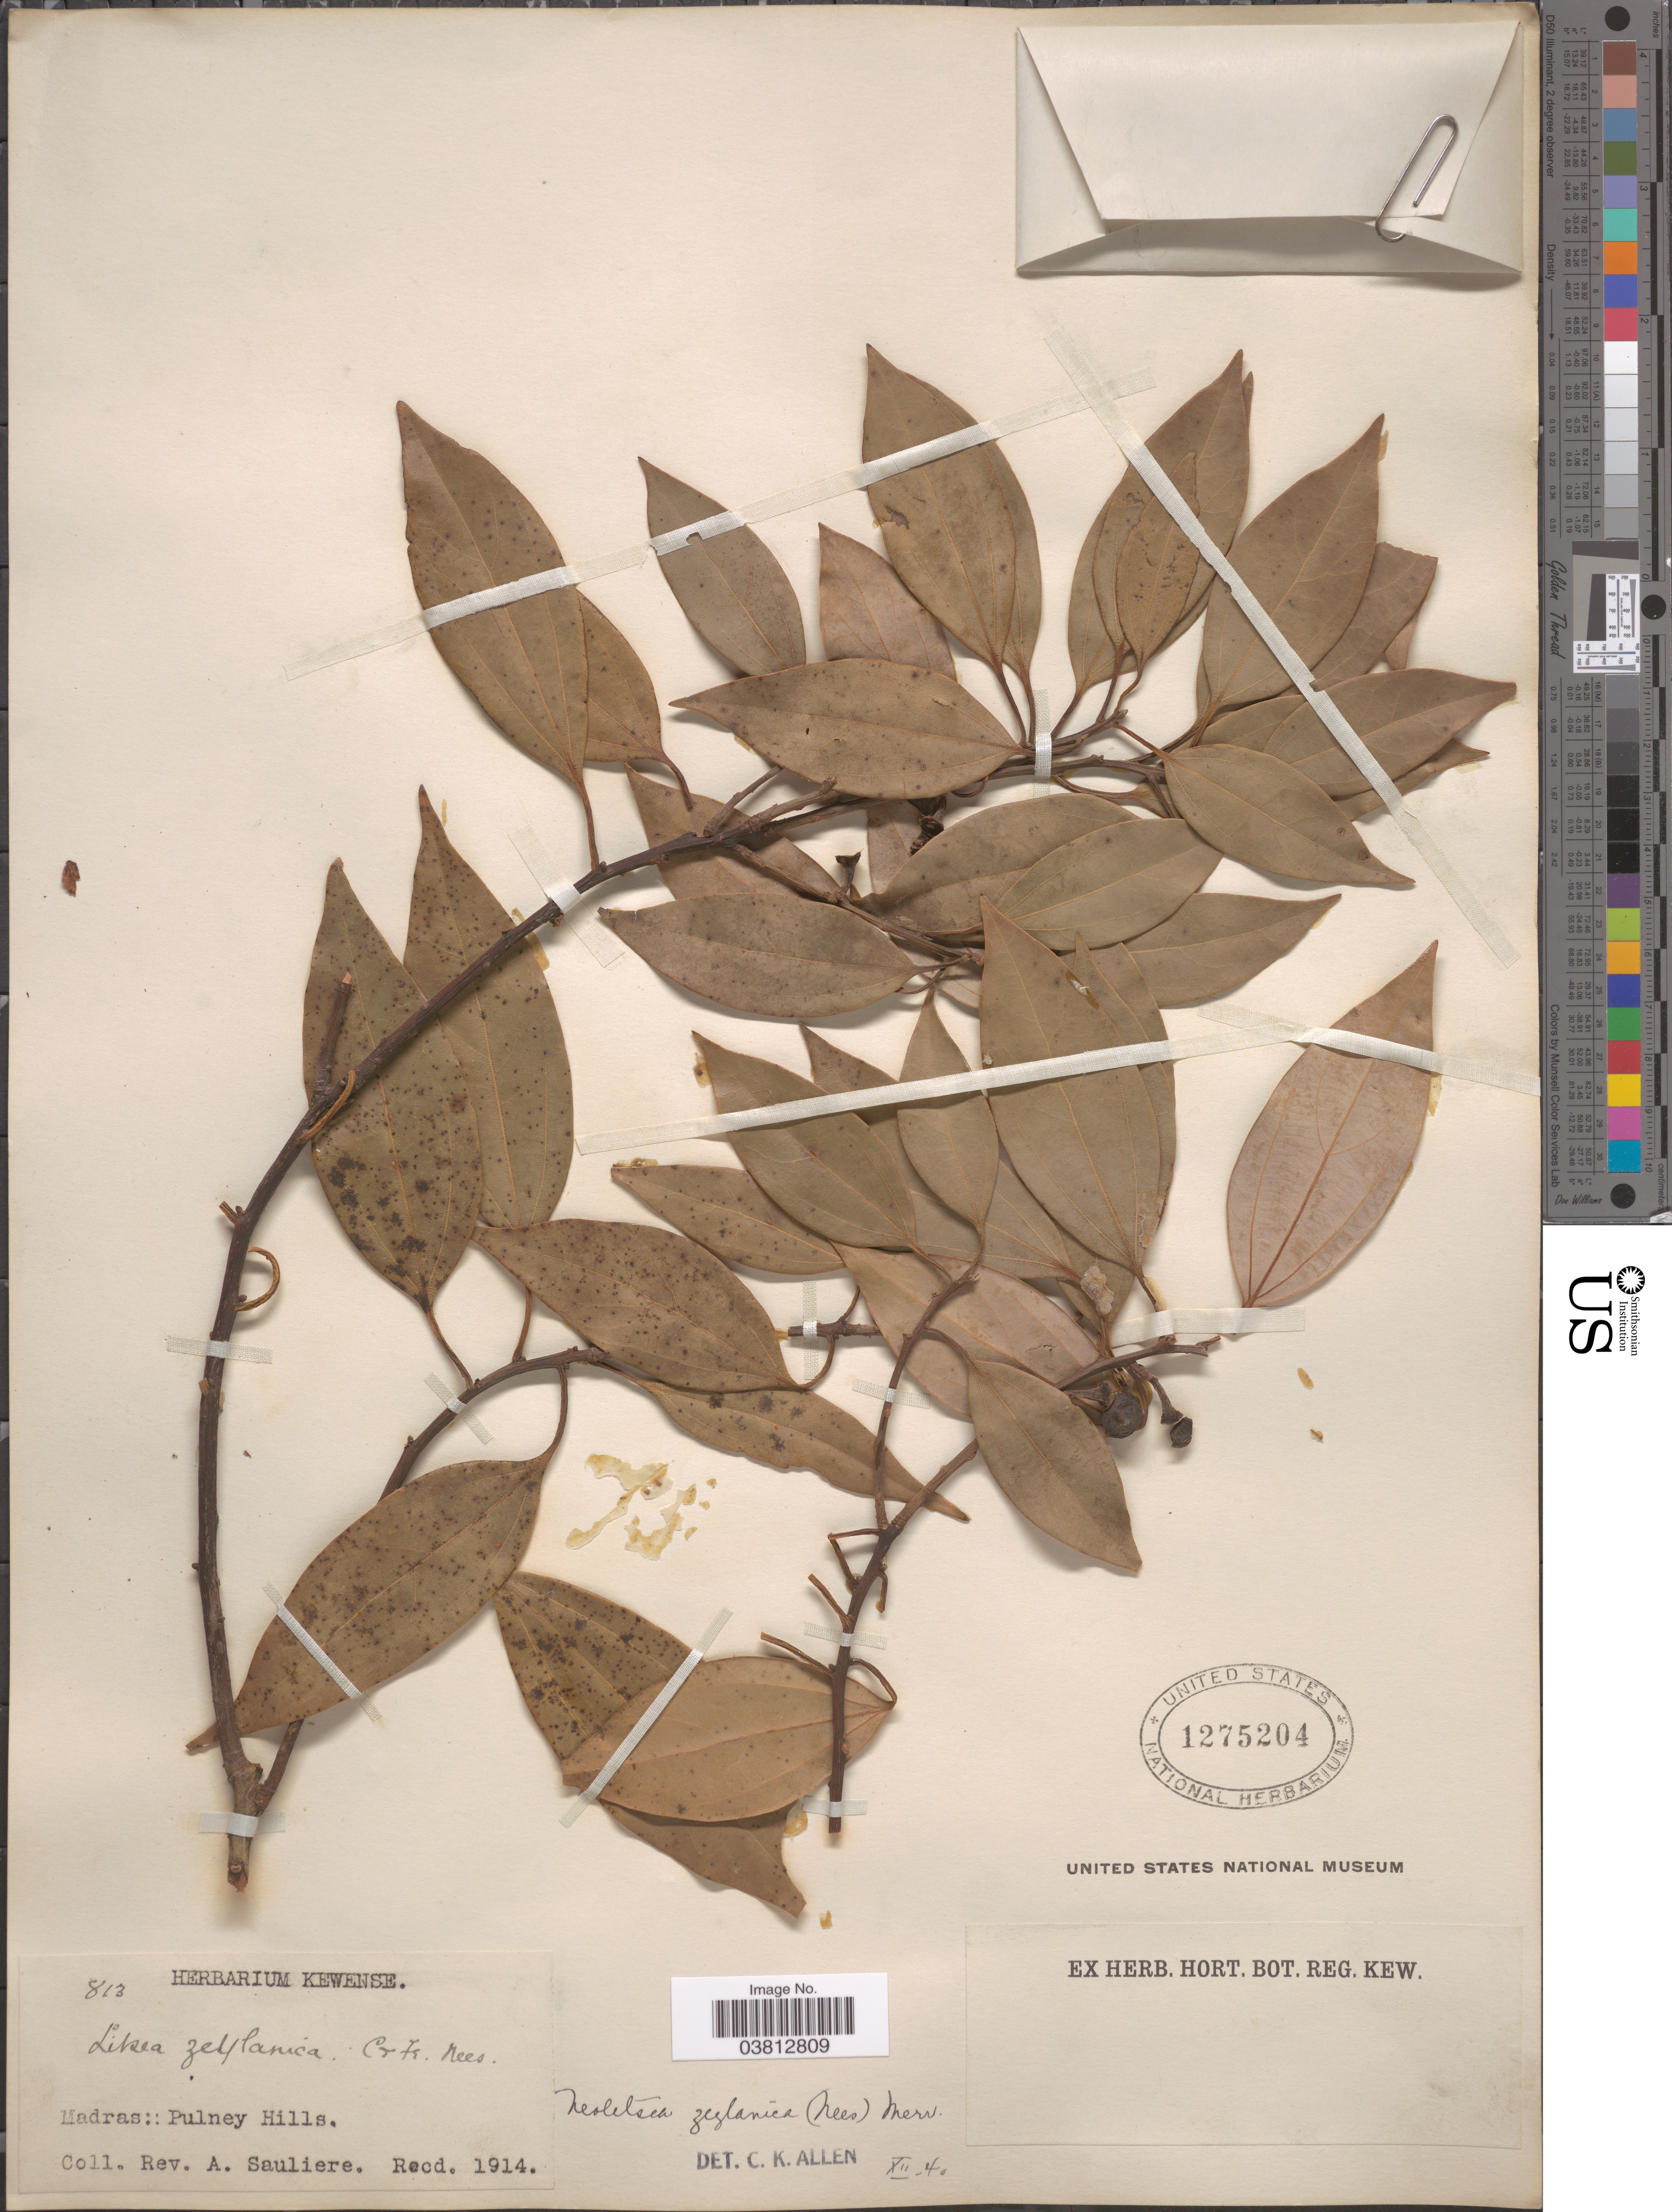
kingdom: Plantae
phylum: Tracheophyta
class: Magnoliopsida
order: Laurales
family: Lauraceae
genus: Neolitsea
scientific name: Neolitsea zeylanica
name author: (Nees & T. Nees) Merr.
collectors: A. Sauliere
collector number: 813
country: India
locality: Madras: Pulney Hills.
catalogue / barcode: US 1275204